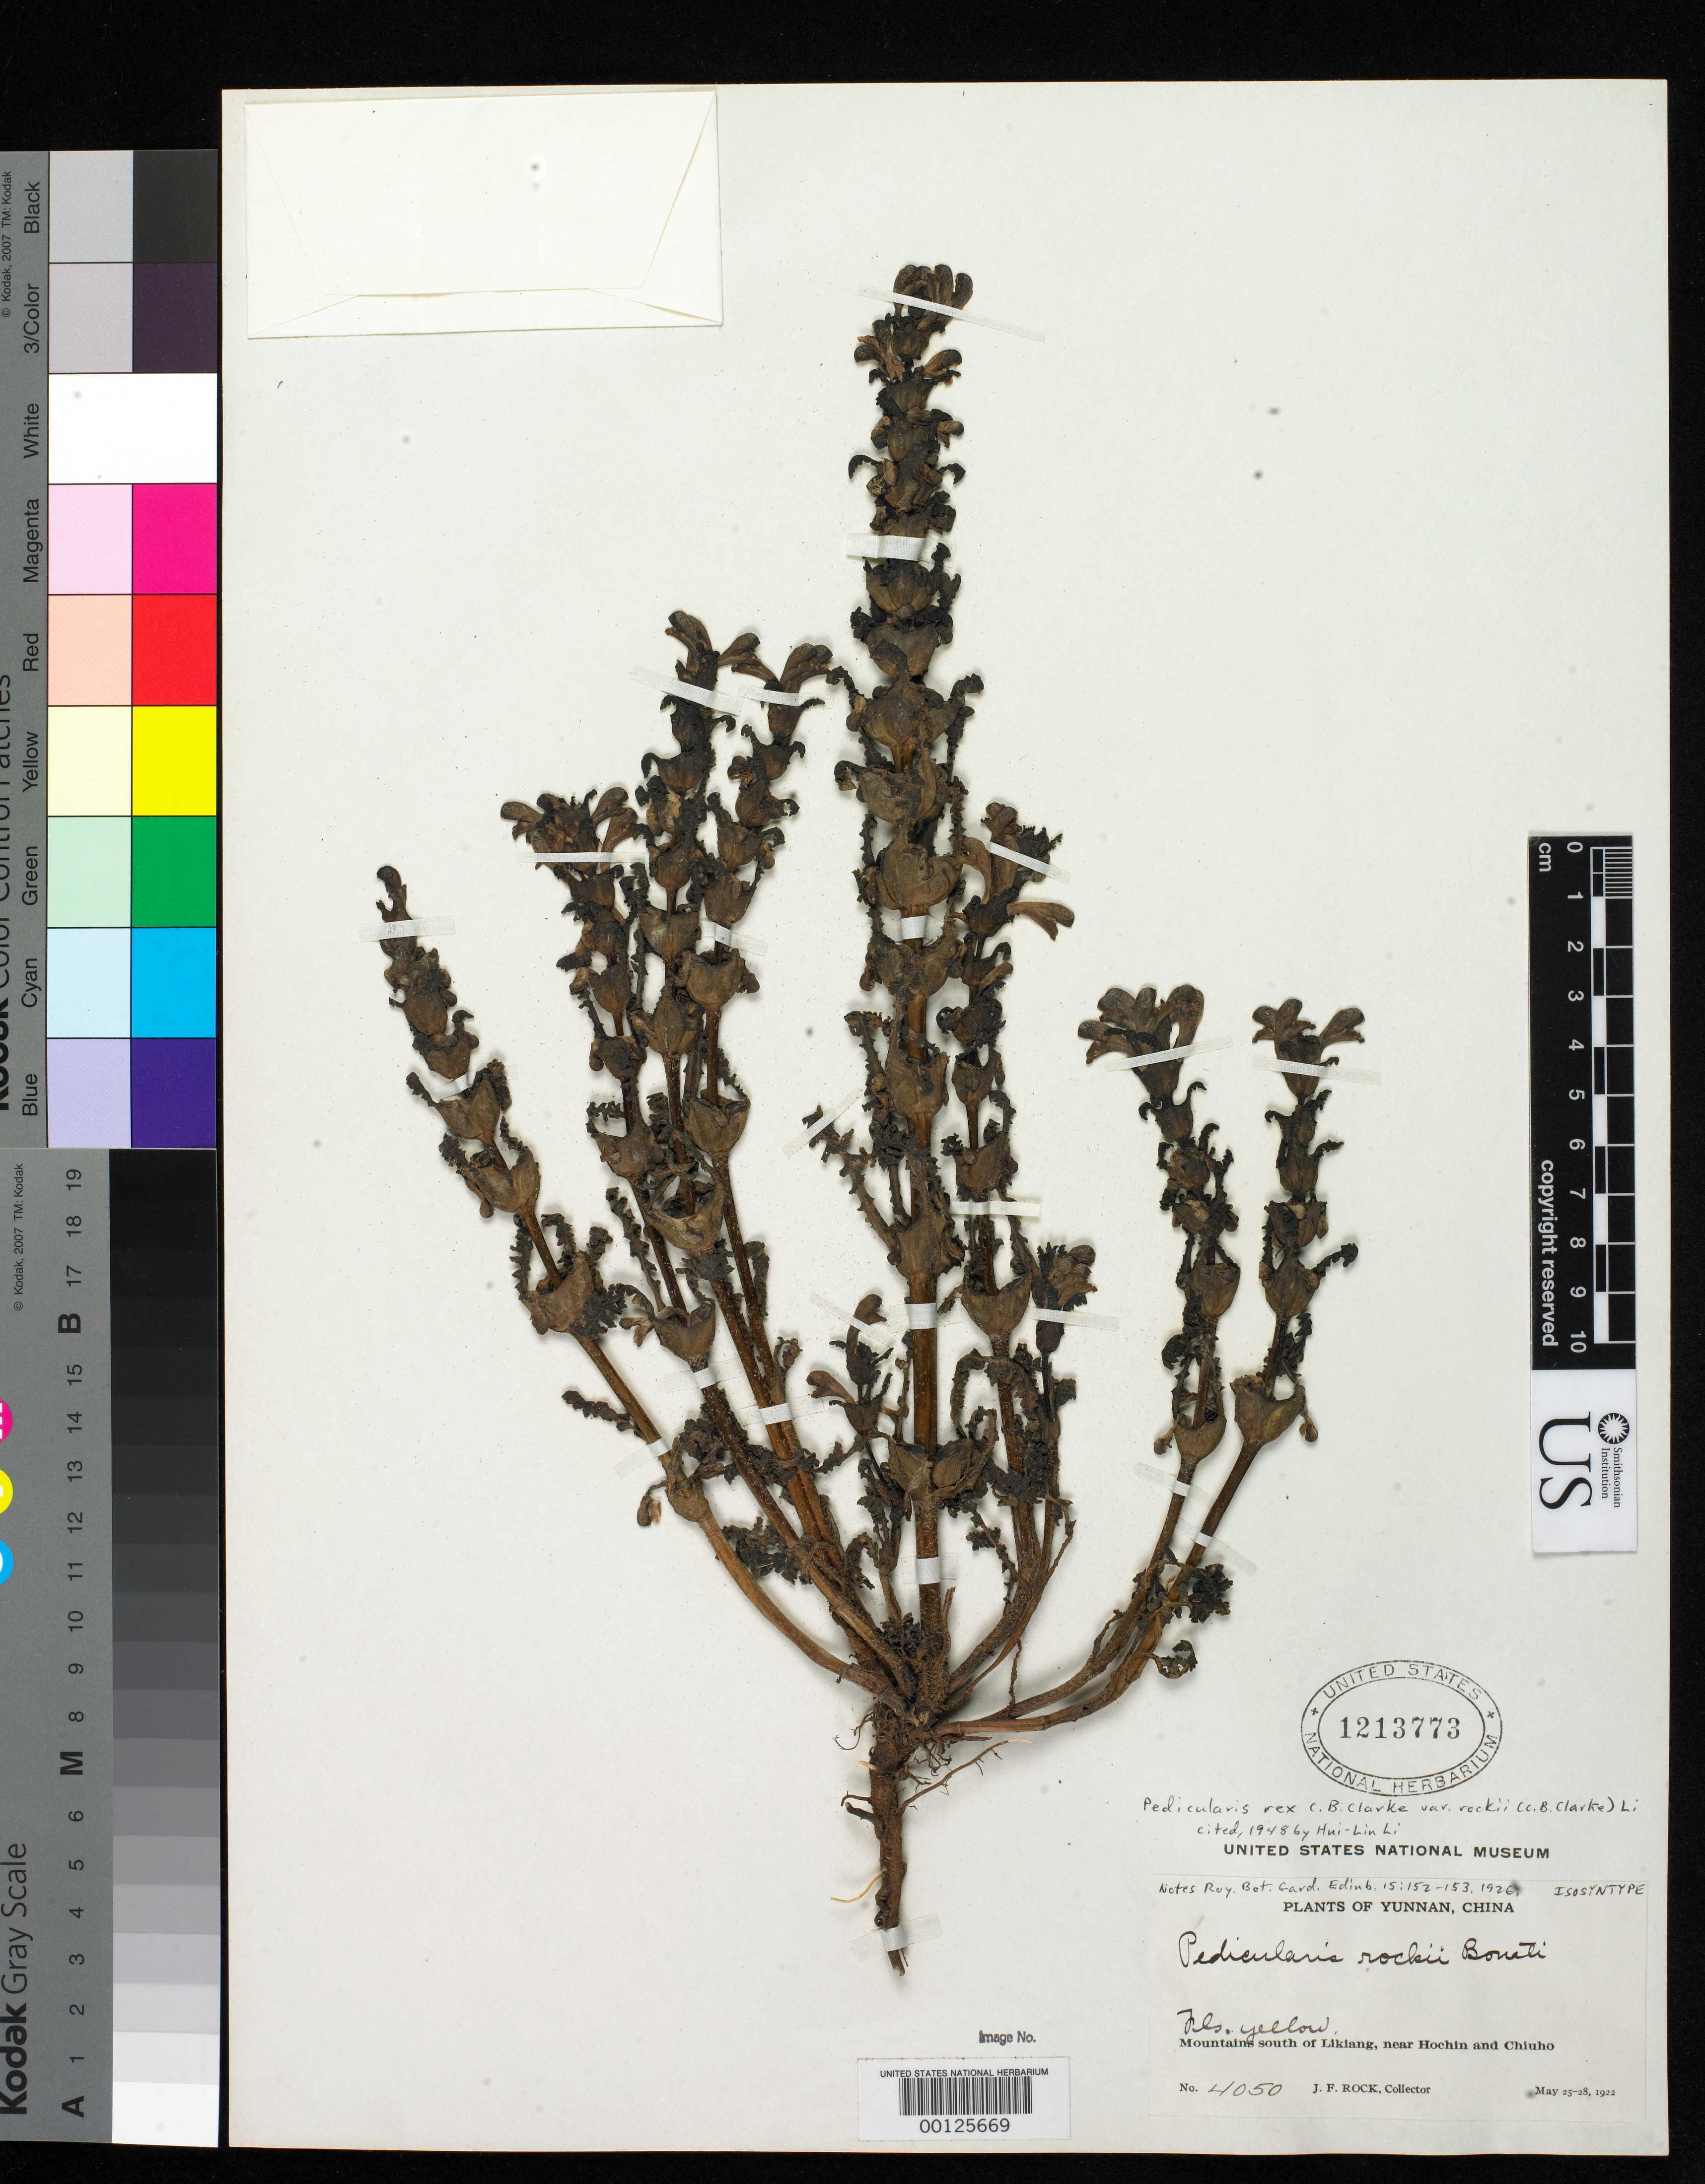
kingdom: Plantae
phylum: Tracheophyta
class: Magnoliopsida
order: Lamiales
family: Orobanchaceae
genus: Pedicularis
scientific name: Pedicularis rockii var. bonati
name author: Bonati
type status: Isosyntype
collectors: J. F. Rock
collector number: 4050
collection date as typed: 25 May 1922 to 28 May 1922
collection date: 1922-05-25/1922-05-28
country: China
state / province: Yunnan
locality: Mountains S of Likiang, near Hochin and Chiuho.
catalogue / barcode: US 1213773